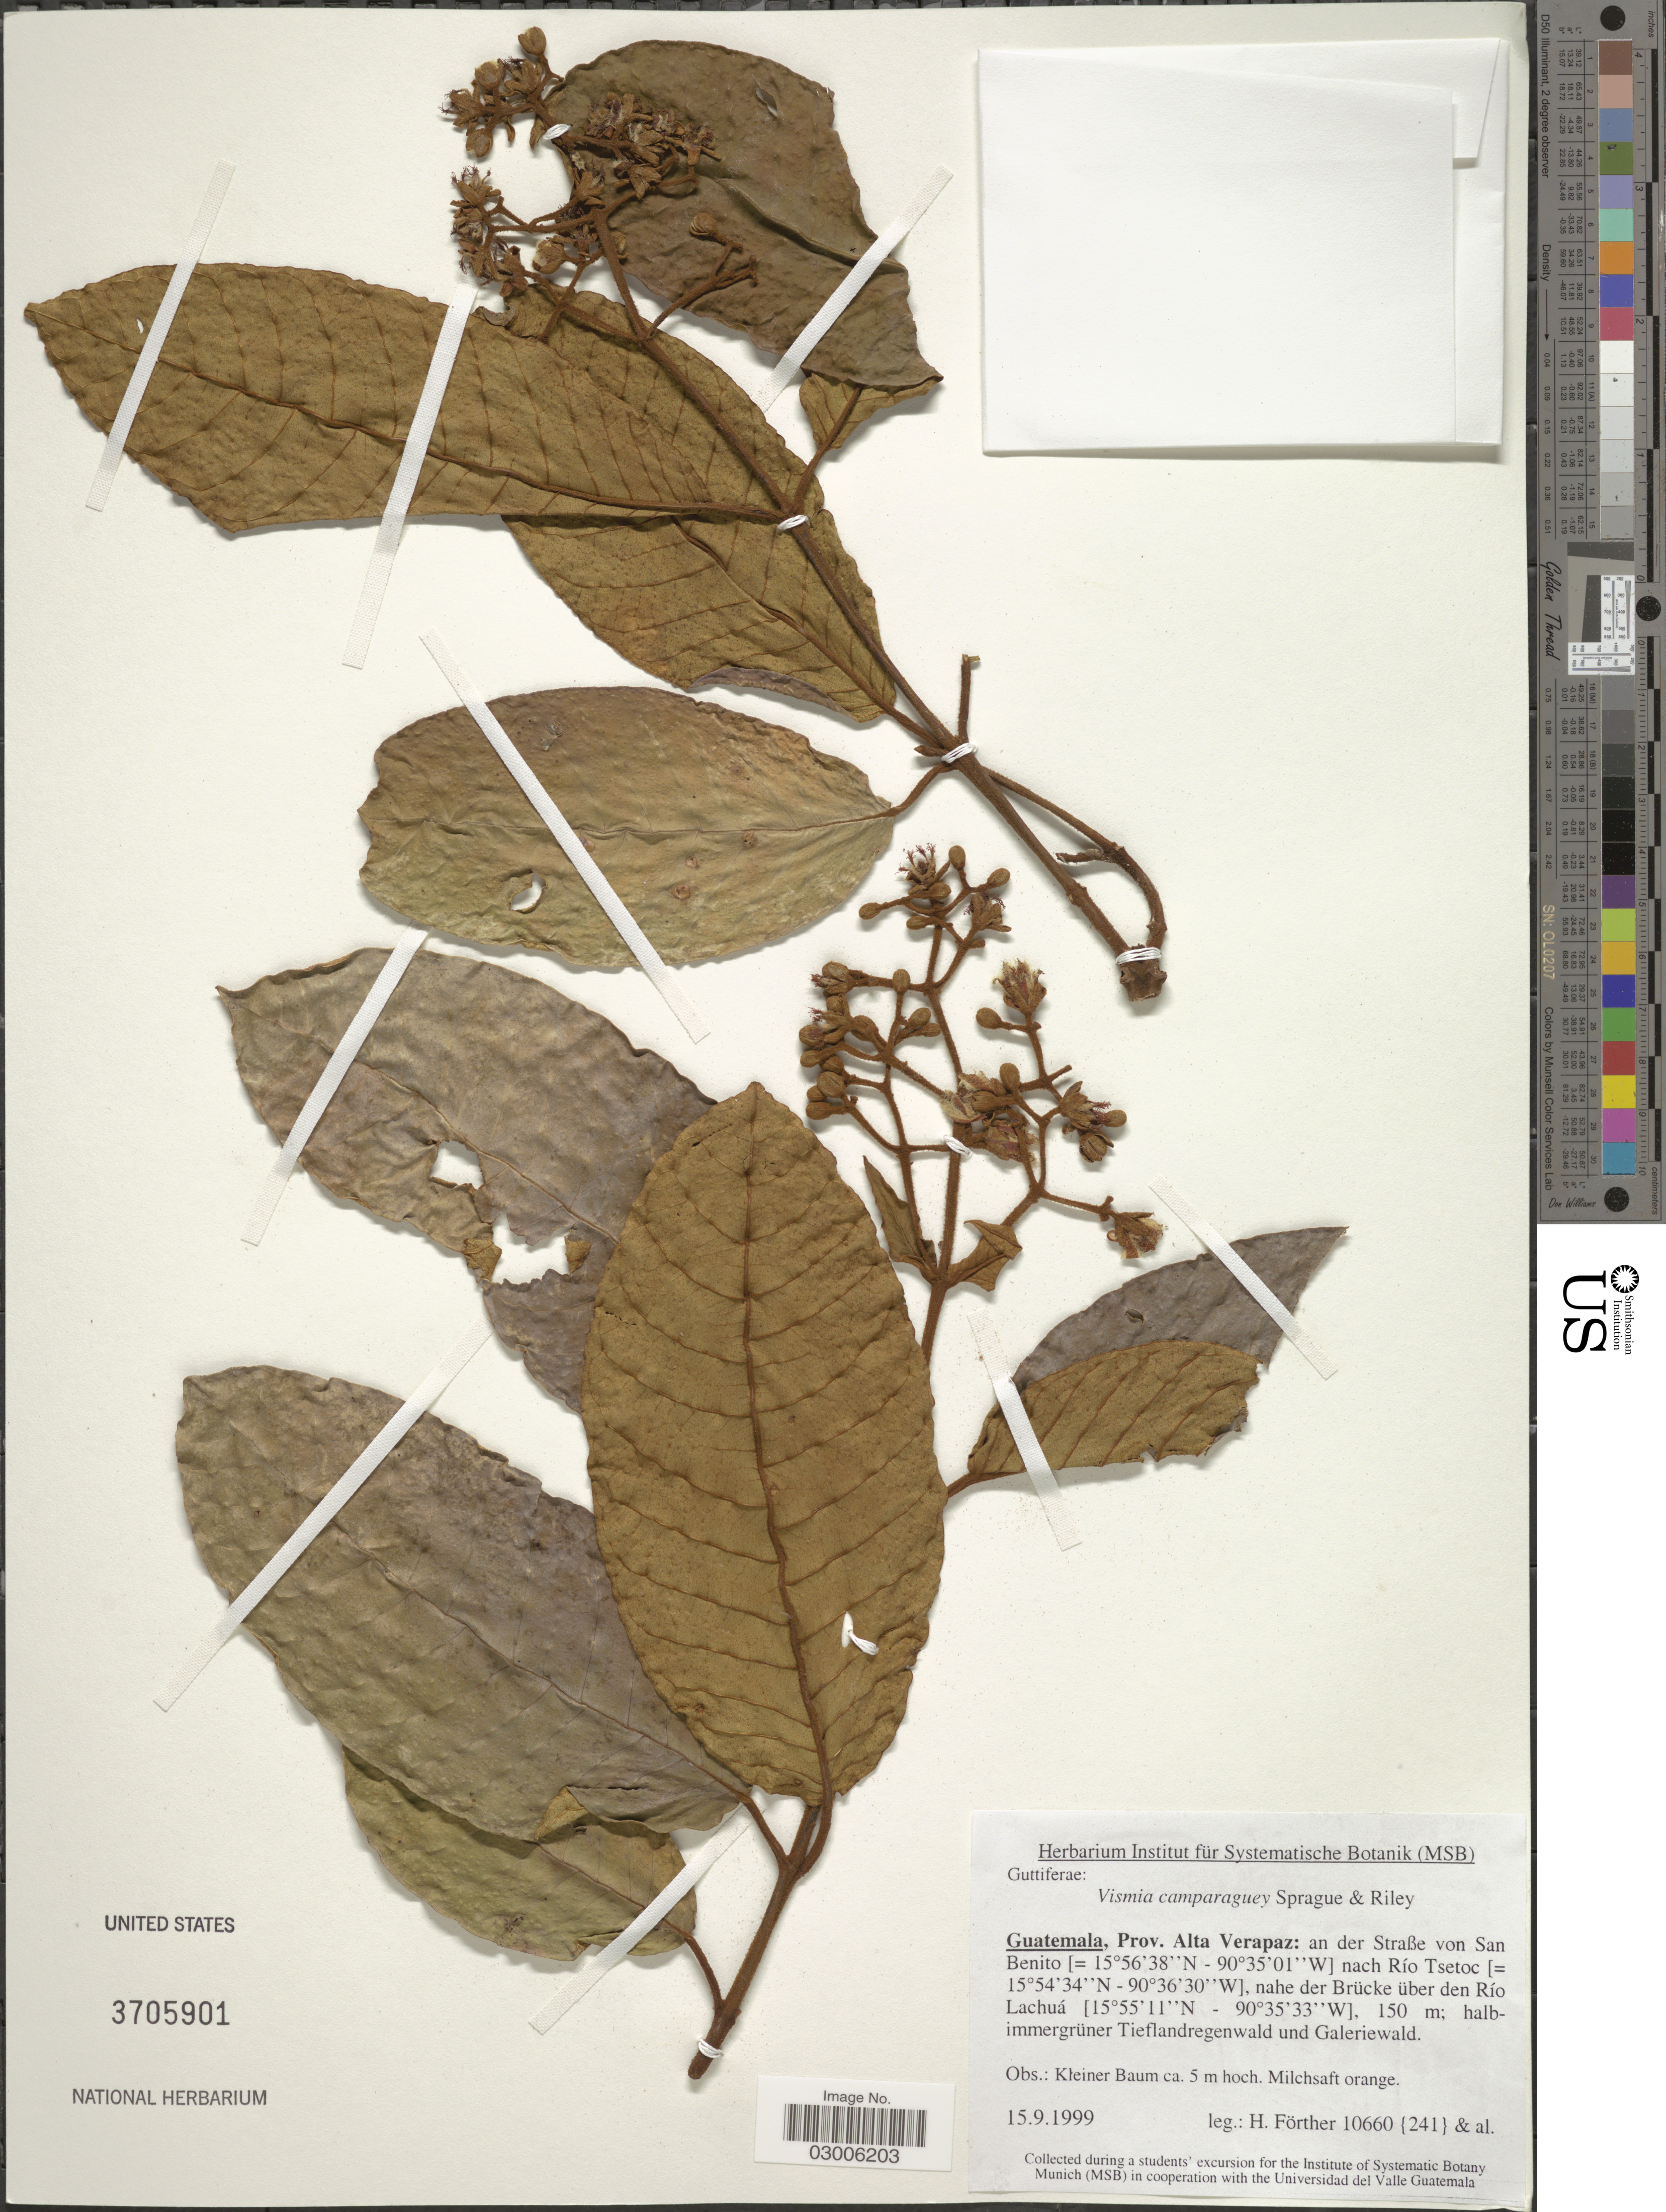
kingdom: Plantae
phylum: Tracheophyta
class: Magnoliopsida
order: Malpighiales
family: Hypericaceae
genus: Vismia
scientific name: Vismia camparaguey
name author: Sprague & L. Riley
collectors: H. Förther & et al.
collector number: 10660 {241}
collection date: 1999-09-15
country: Guatemala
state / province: Alta Verapaz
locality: An der Strabe von San Benito nach Río Tsetoc, nahe der Brücke über den Río Lachuá.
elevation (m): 150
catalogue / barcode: US 3705901